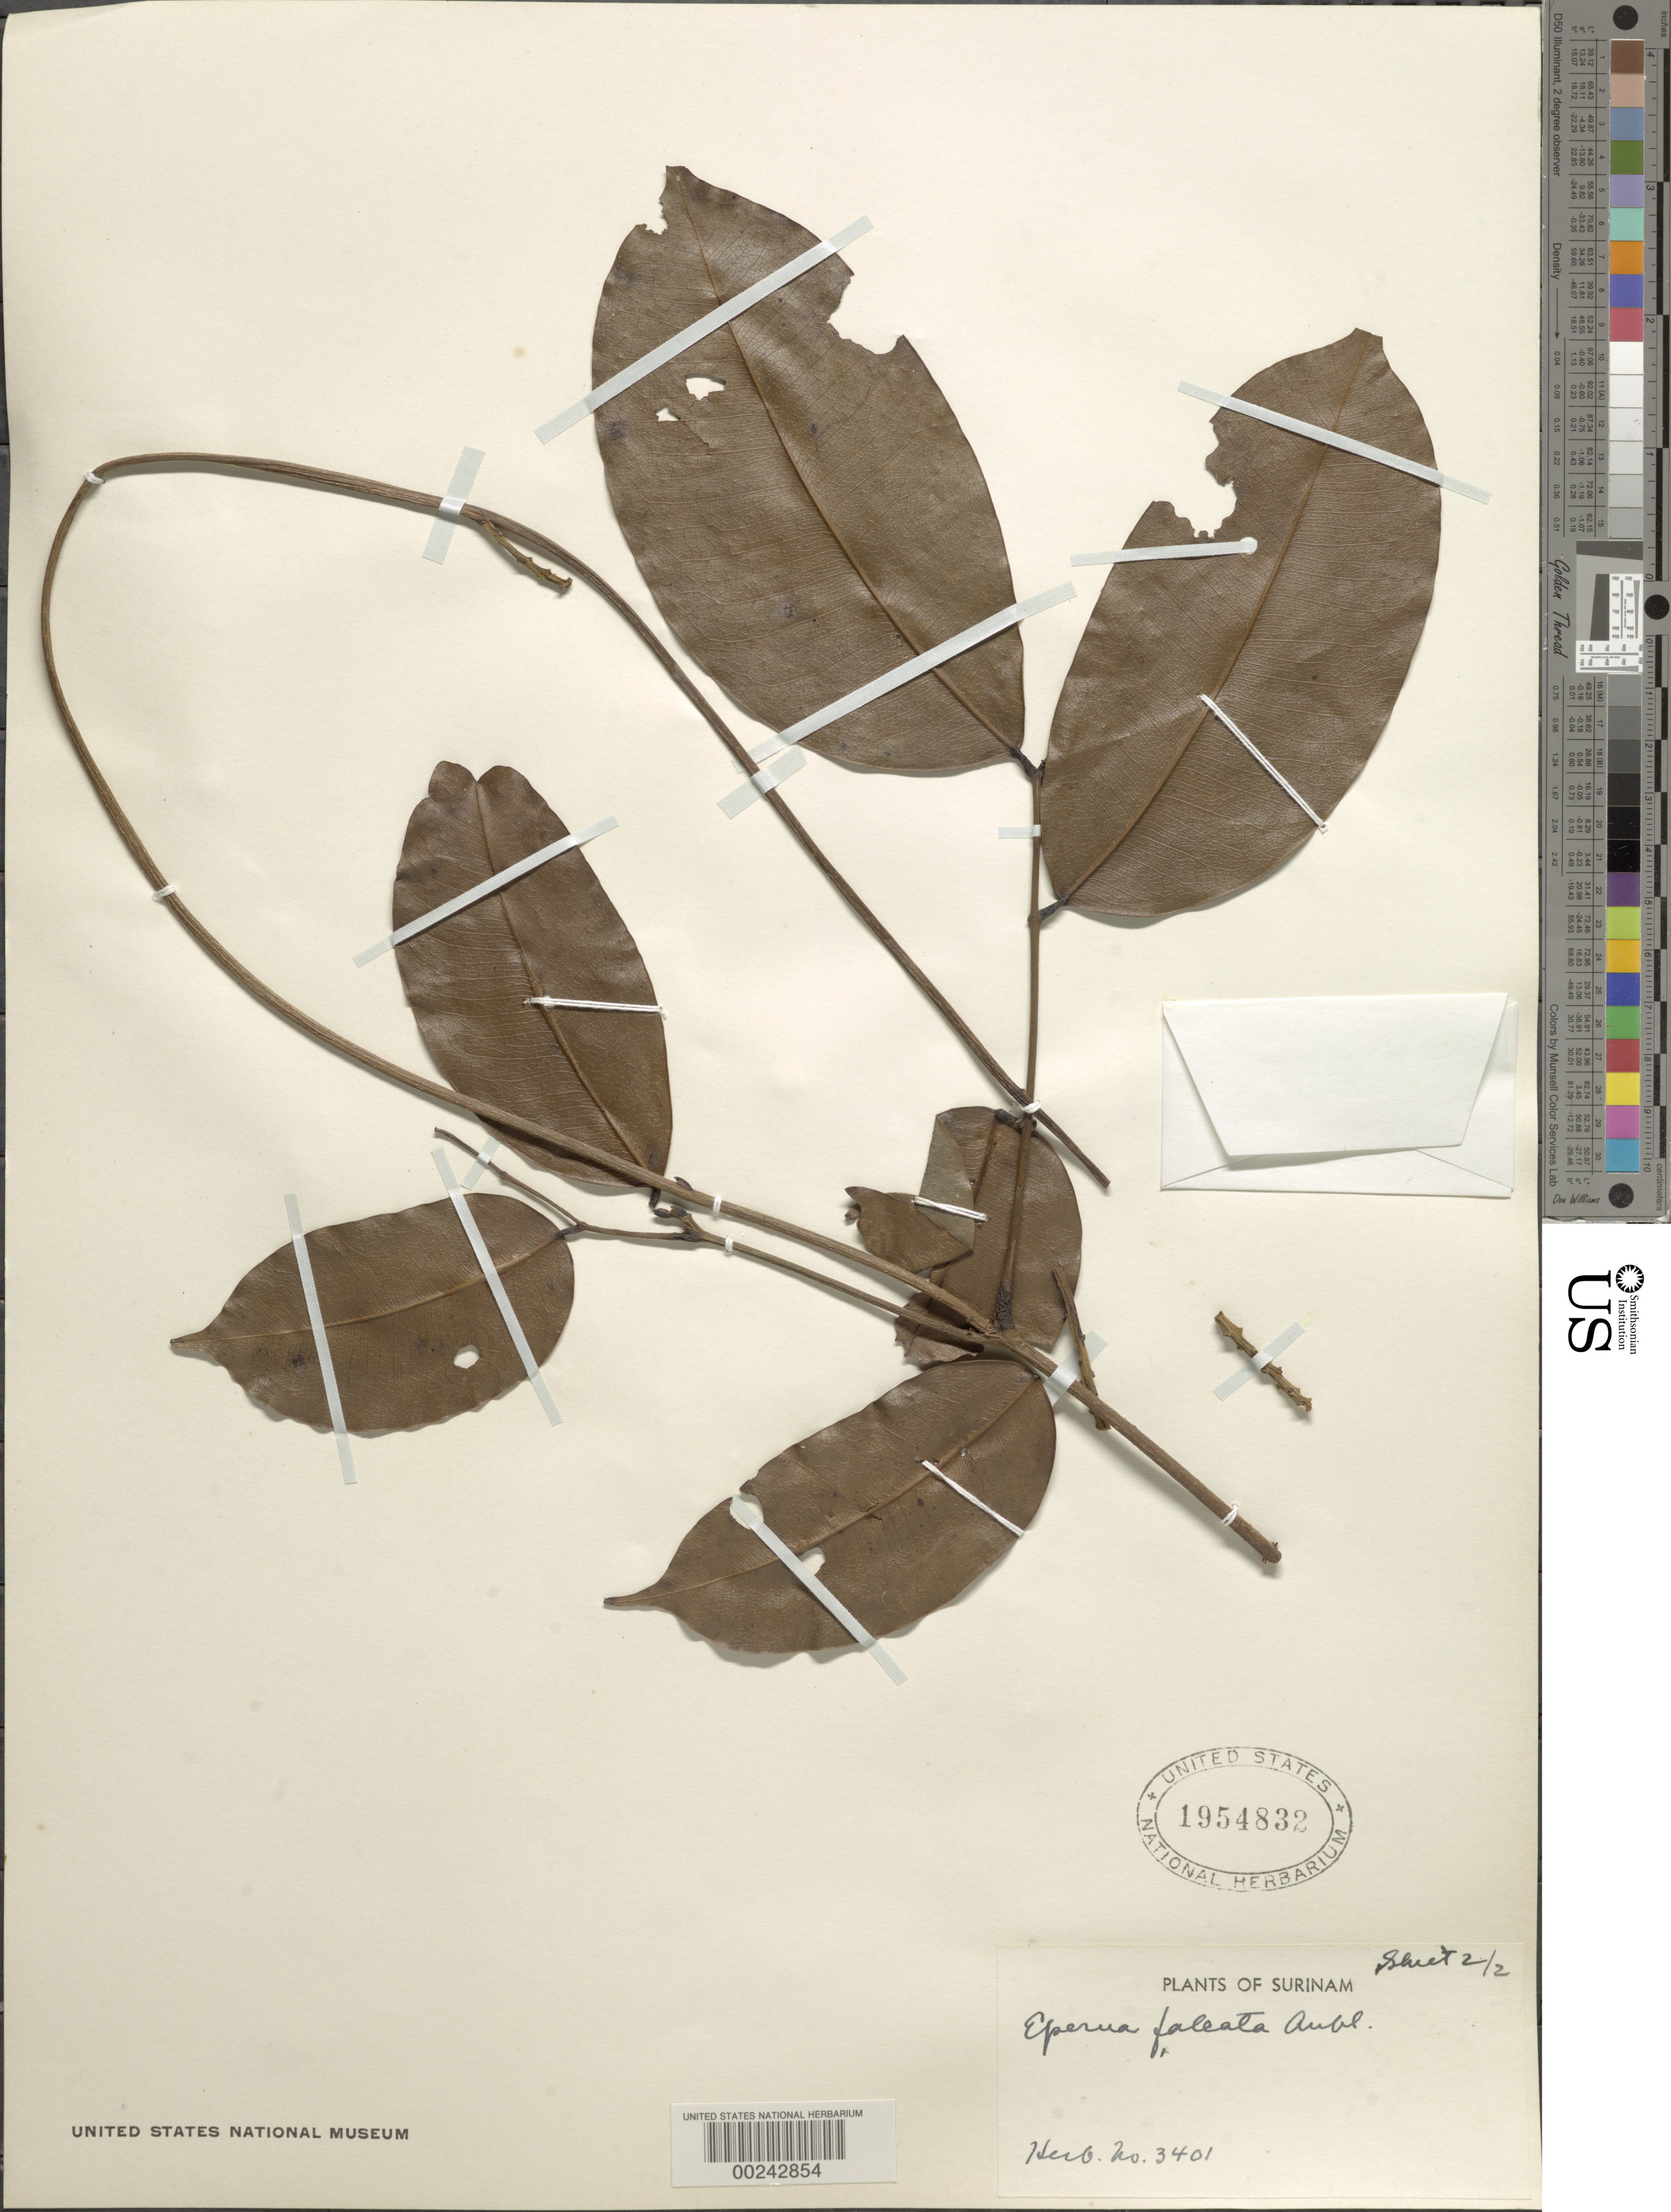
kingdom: Plantae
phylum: Tracheophyta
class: Magnoliopsida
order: Fabales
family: Fabaceae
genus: Eperua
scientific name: Eperua falcata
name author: Aubl.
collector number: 3401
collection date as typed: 11 Jun 1917 or 06 Nov 1917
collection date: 1917-06-11 or 1917-11-06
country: Suriname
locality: Sectie o, arbor no. 525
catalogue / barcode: US 1954832